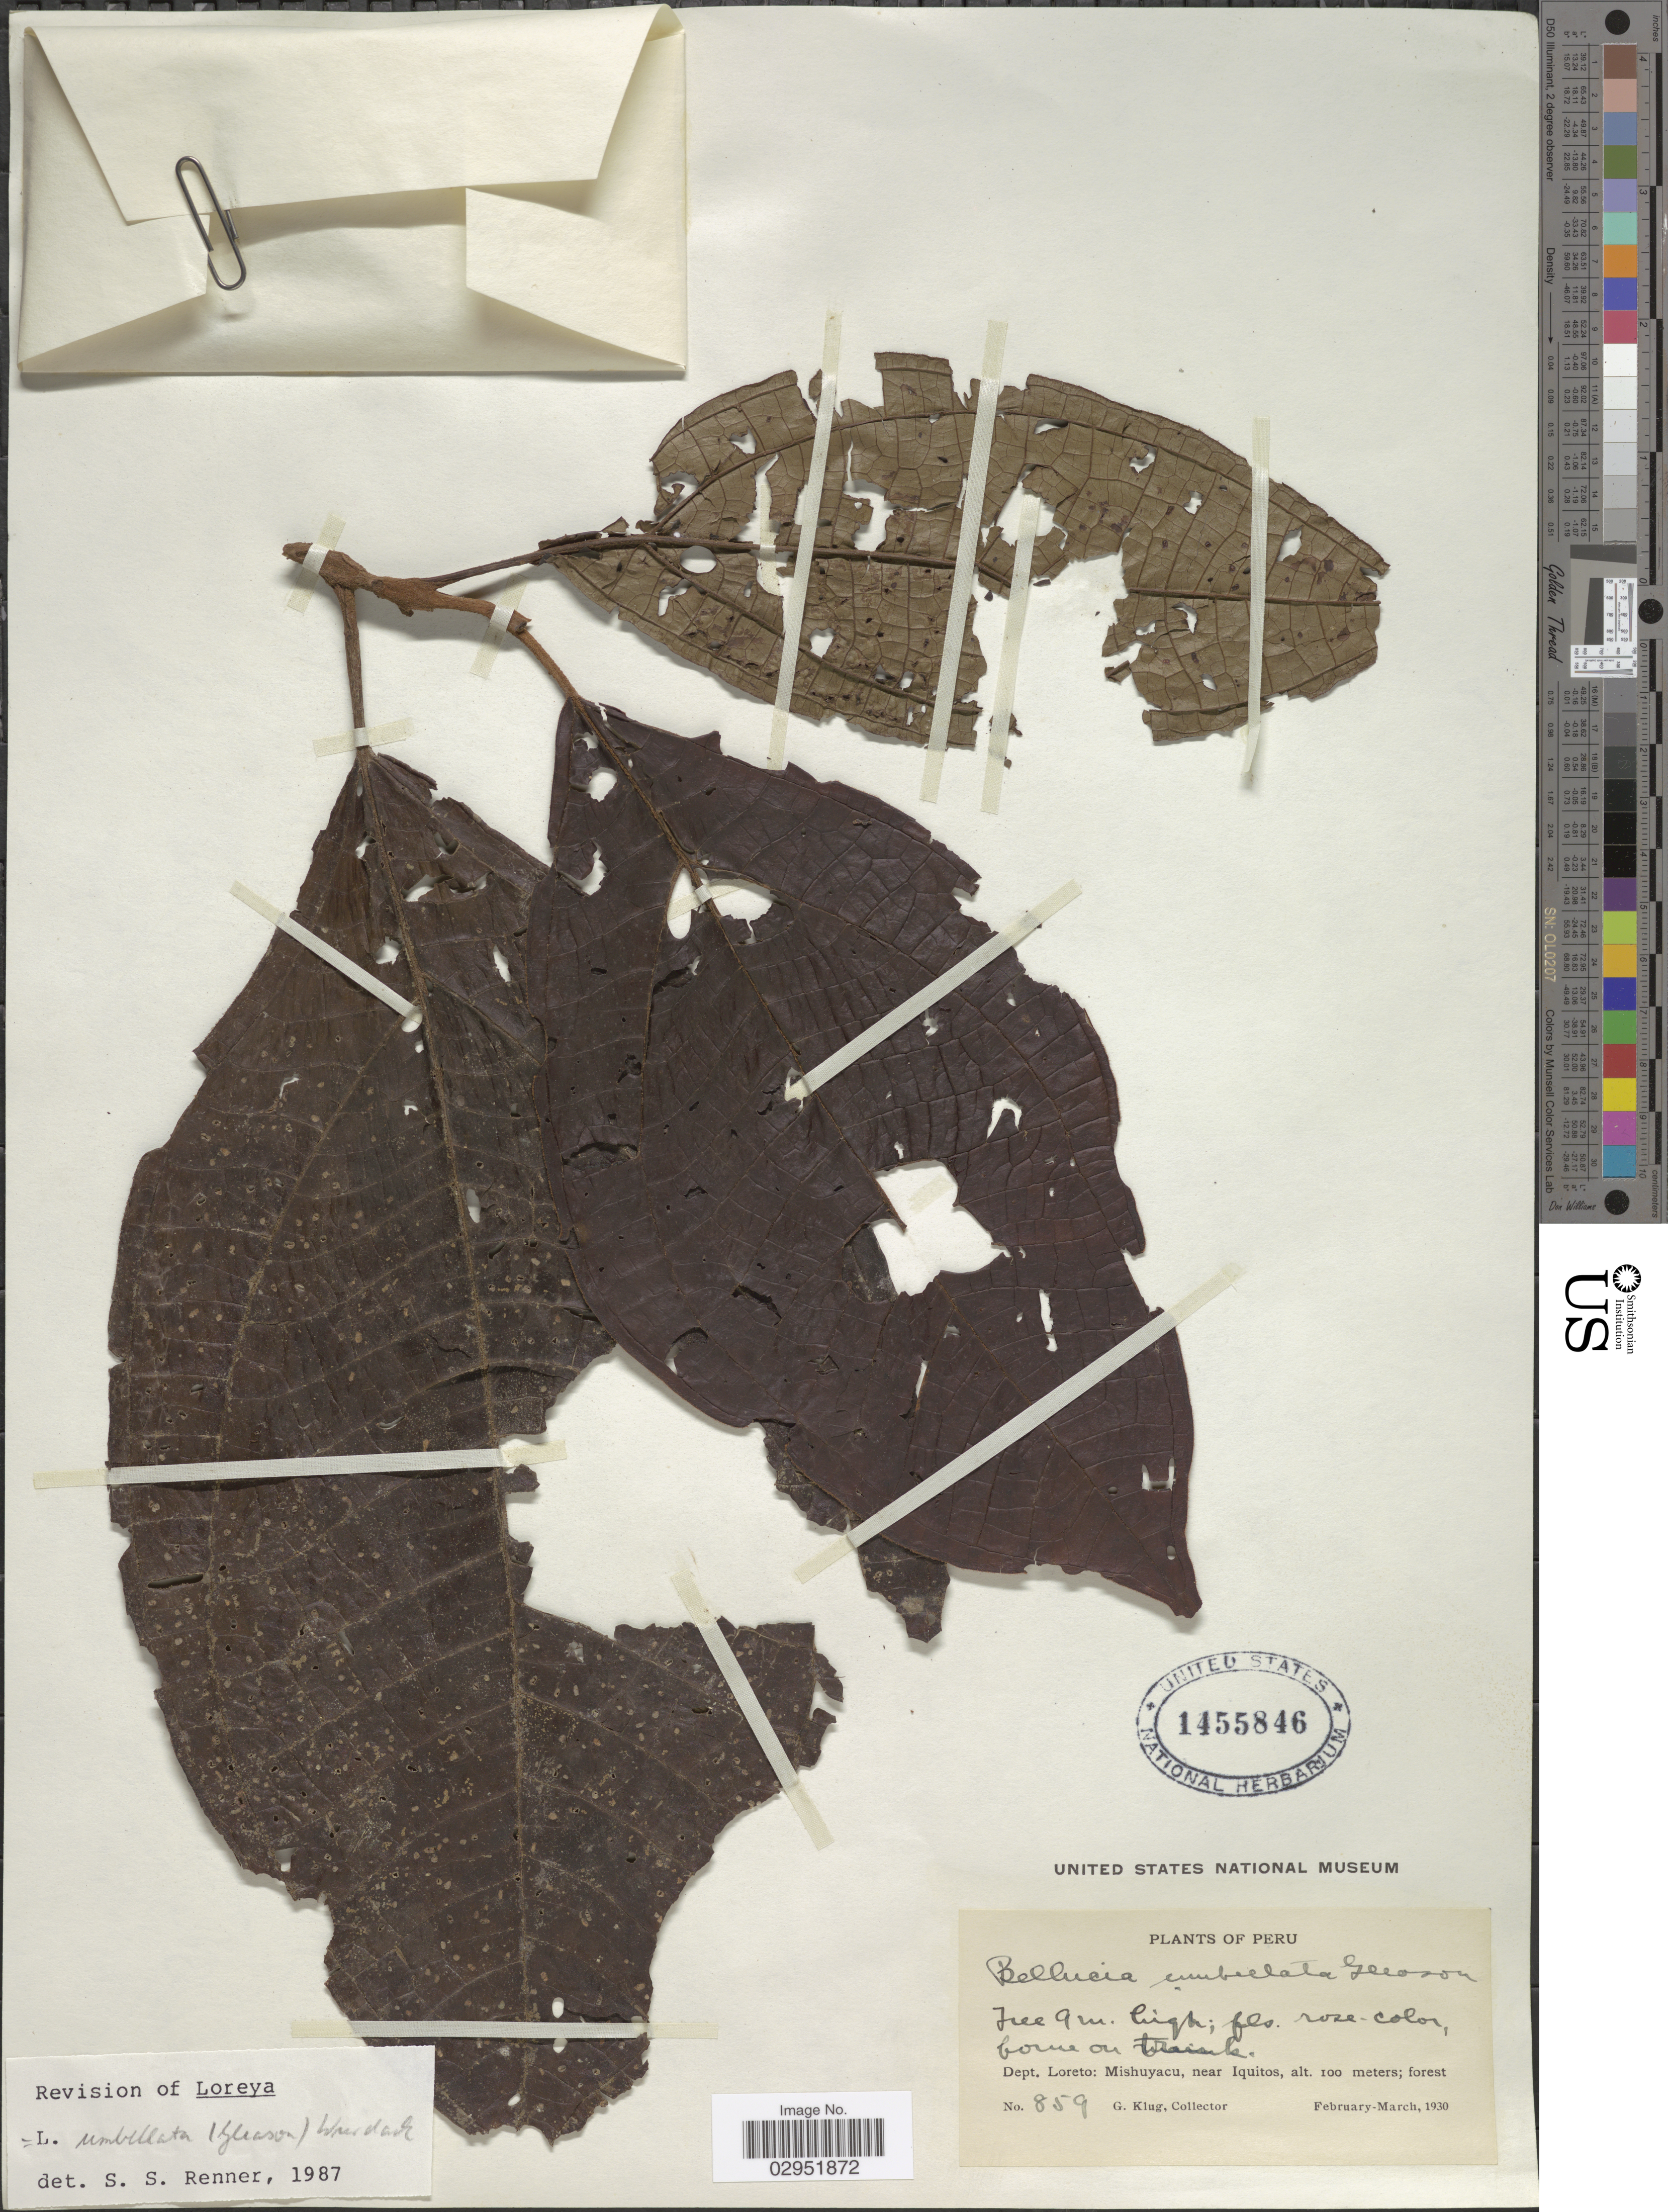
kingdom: Plantae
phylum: Tracheophyta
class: Magnoliopsida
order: Myrtales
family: Melastomataceae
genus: Bellucia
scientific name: Bellucia umbellata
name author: Gleason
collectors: G. Klug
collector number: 859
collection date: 1930-02/1930-03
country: Peru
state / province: Loreto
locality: Dept. Loreto: Mishuyacu, near Iquitos.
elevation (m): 100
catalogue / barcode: US 1455846